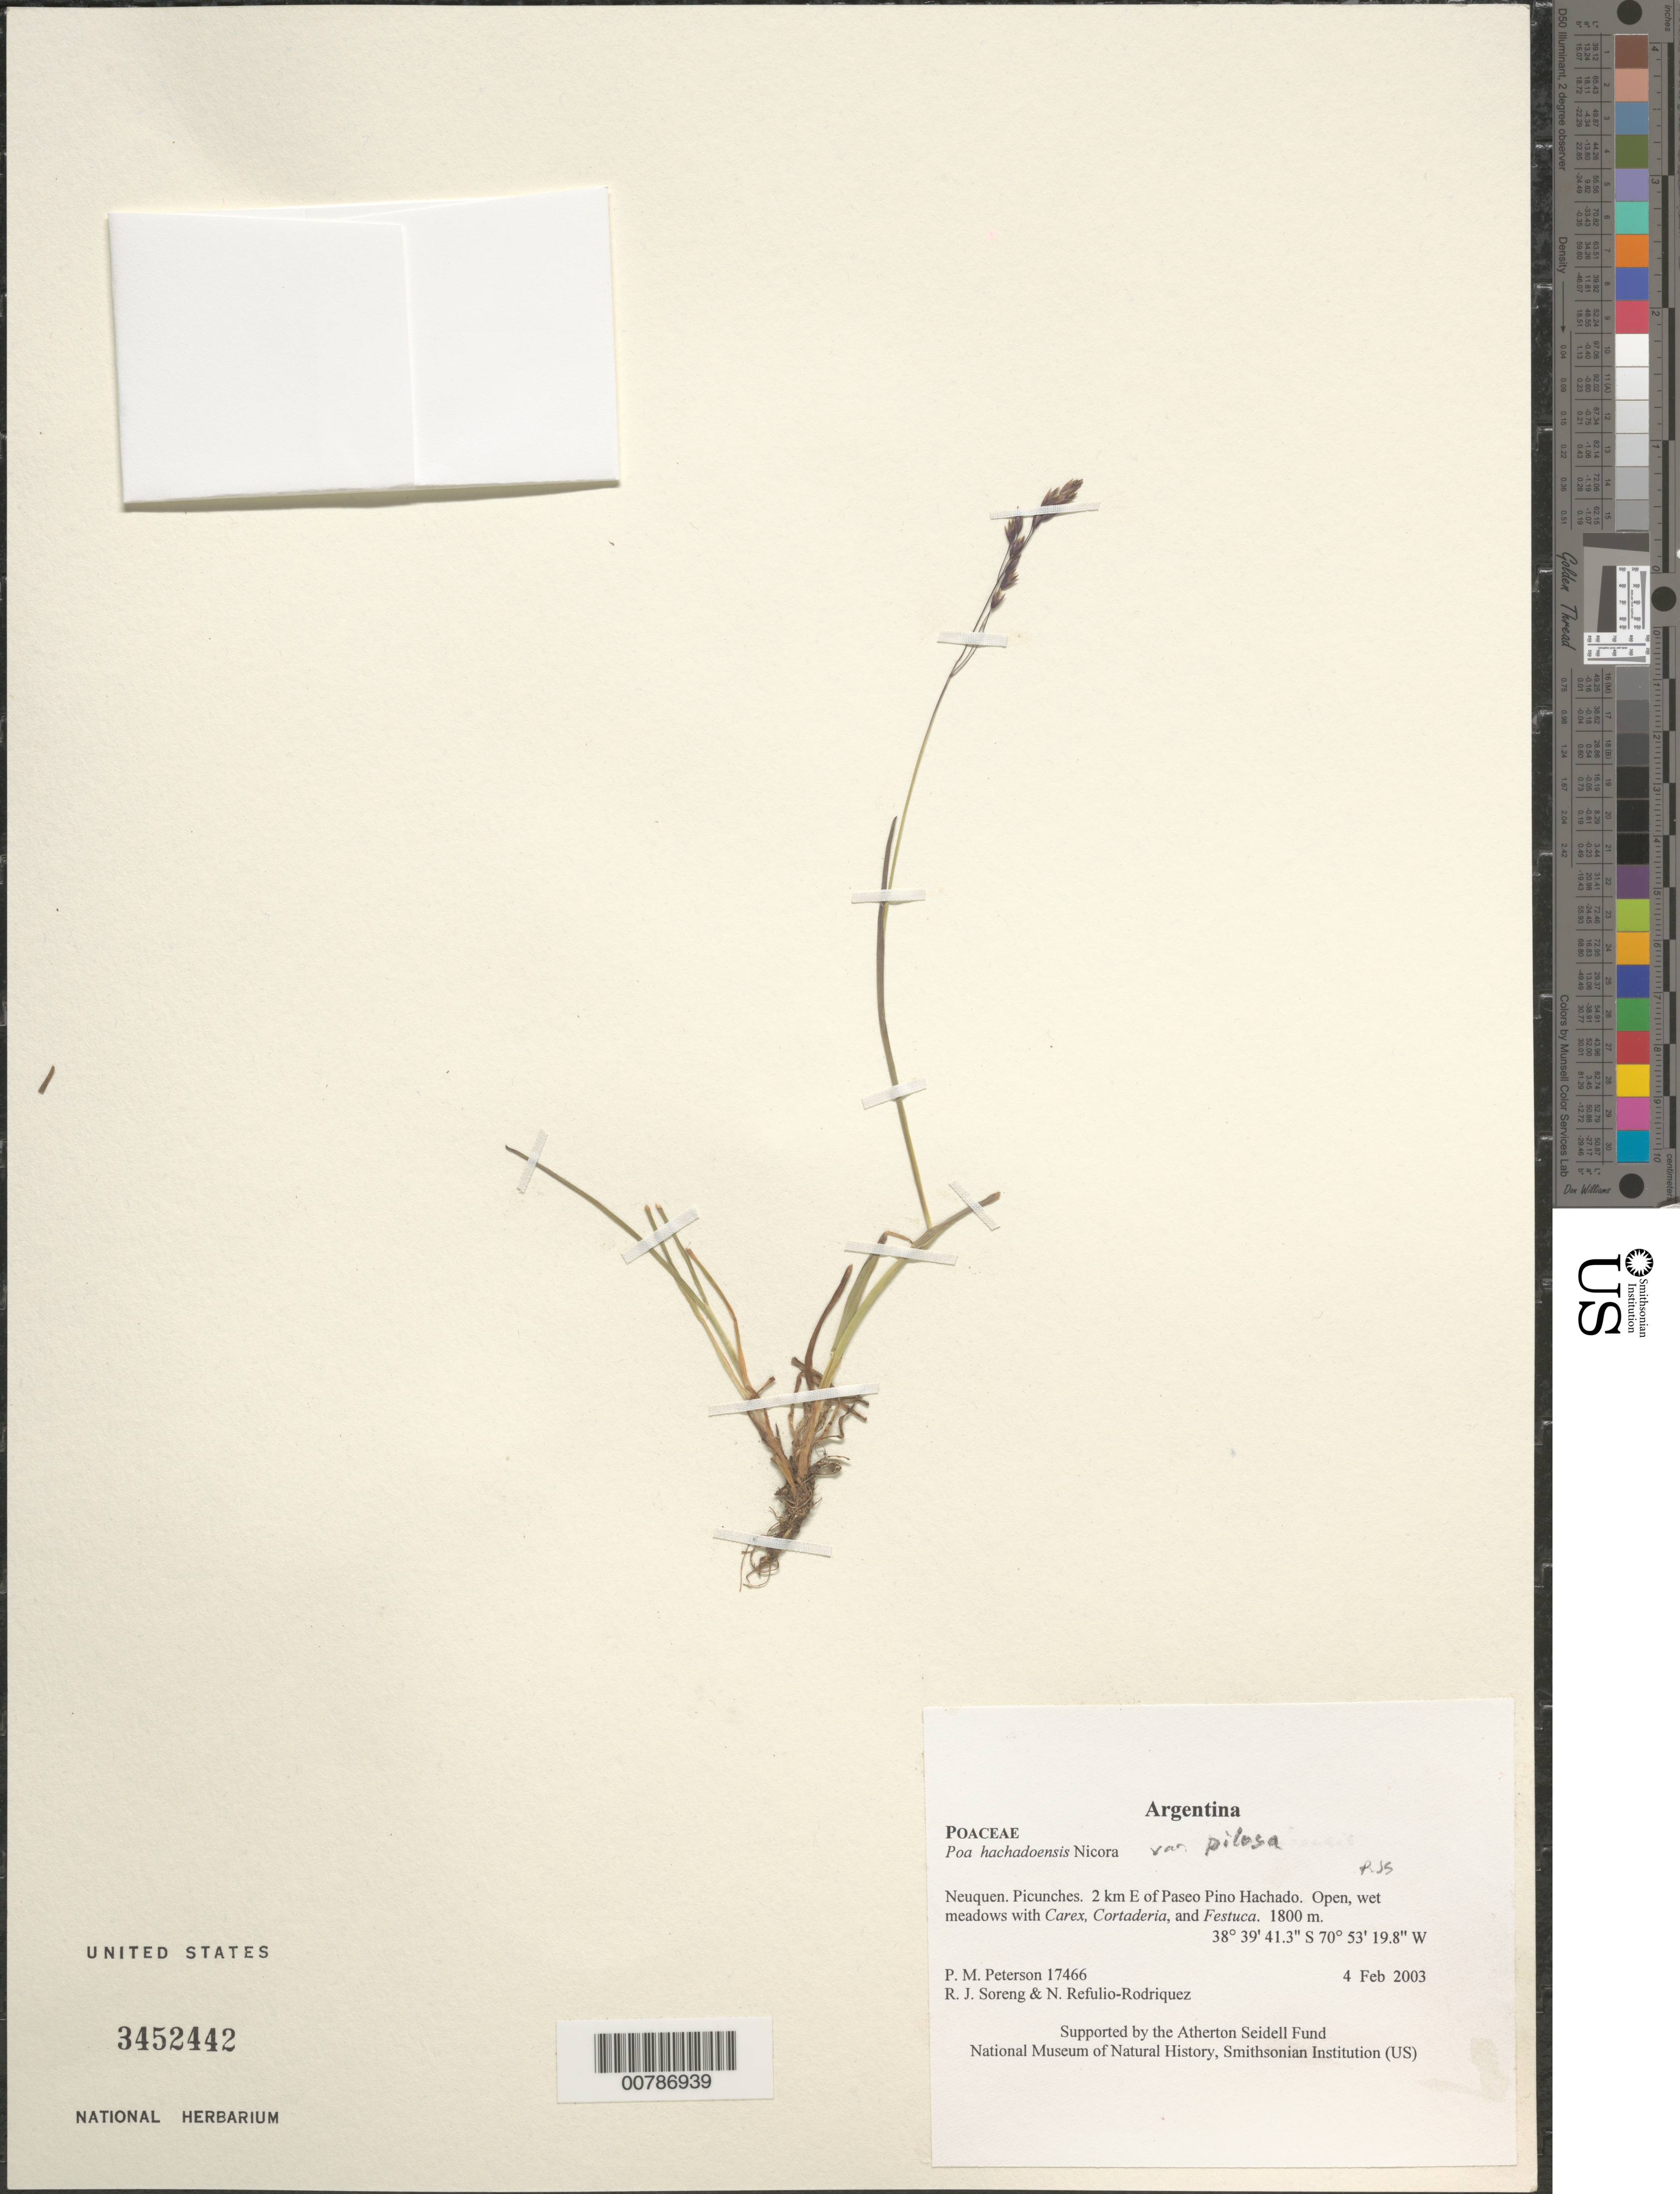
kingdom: Plantae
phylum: Tracheophyta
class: Liliopsida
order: Poales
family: Poaceae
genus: Poa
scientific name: Poa hachadoensis var. pilosa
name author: Nicora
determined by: Soreng, Robert J., Research Associate (BOT), Smithsonian Institution - National Museum of Natural History (UNITED STATES)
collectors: P. M. Peterson, R. J. Soreng & N. Refulio-Rodríguez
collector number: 17466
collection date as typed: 04 Feb 2003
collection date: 2003-02-04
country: Argentina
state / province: Neuquen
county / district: Picunches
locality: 2 km E of Paseo Pino Hachado. Open, wet meadows with Carex, Cortaderia, and Festuca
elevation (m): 1800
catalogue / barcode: US 3452442